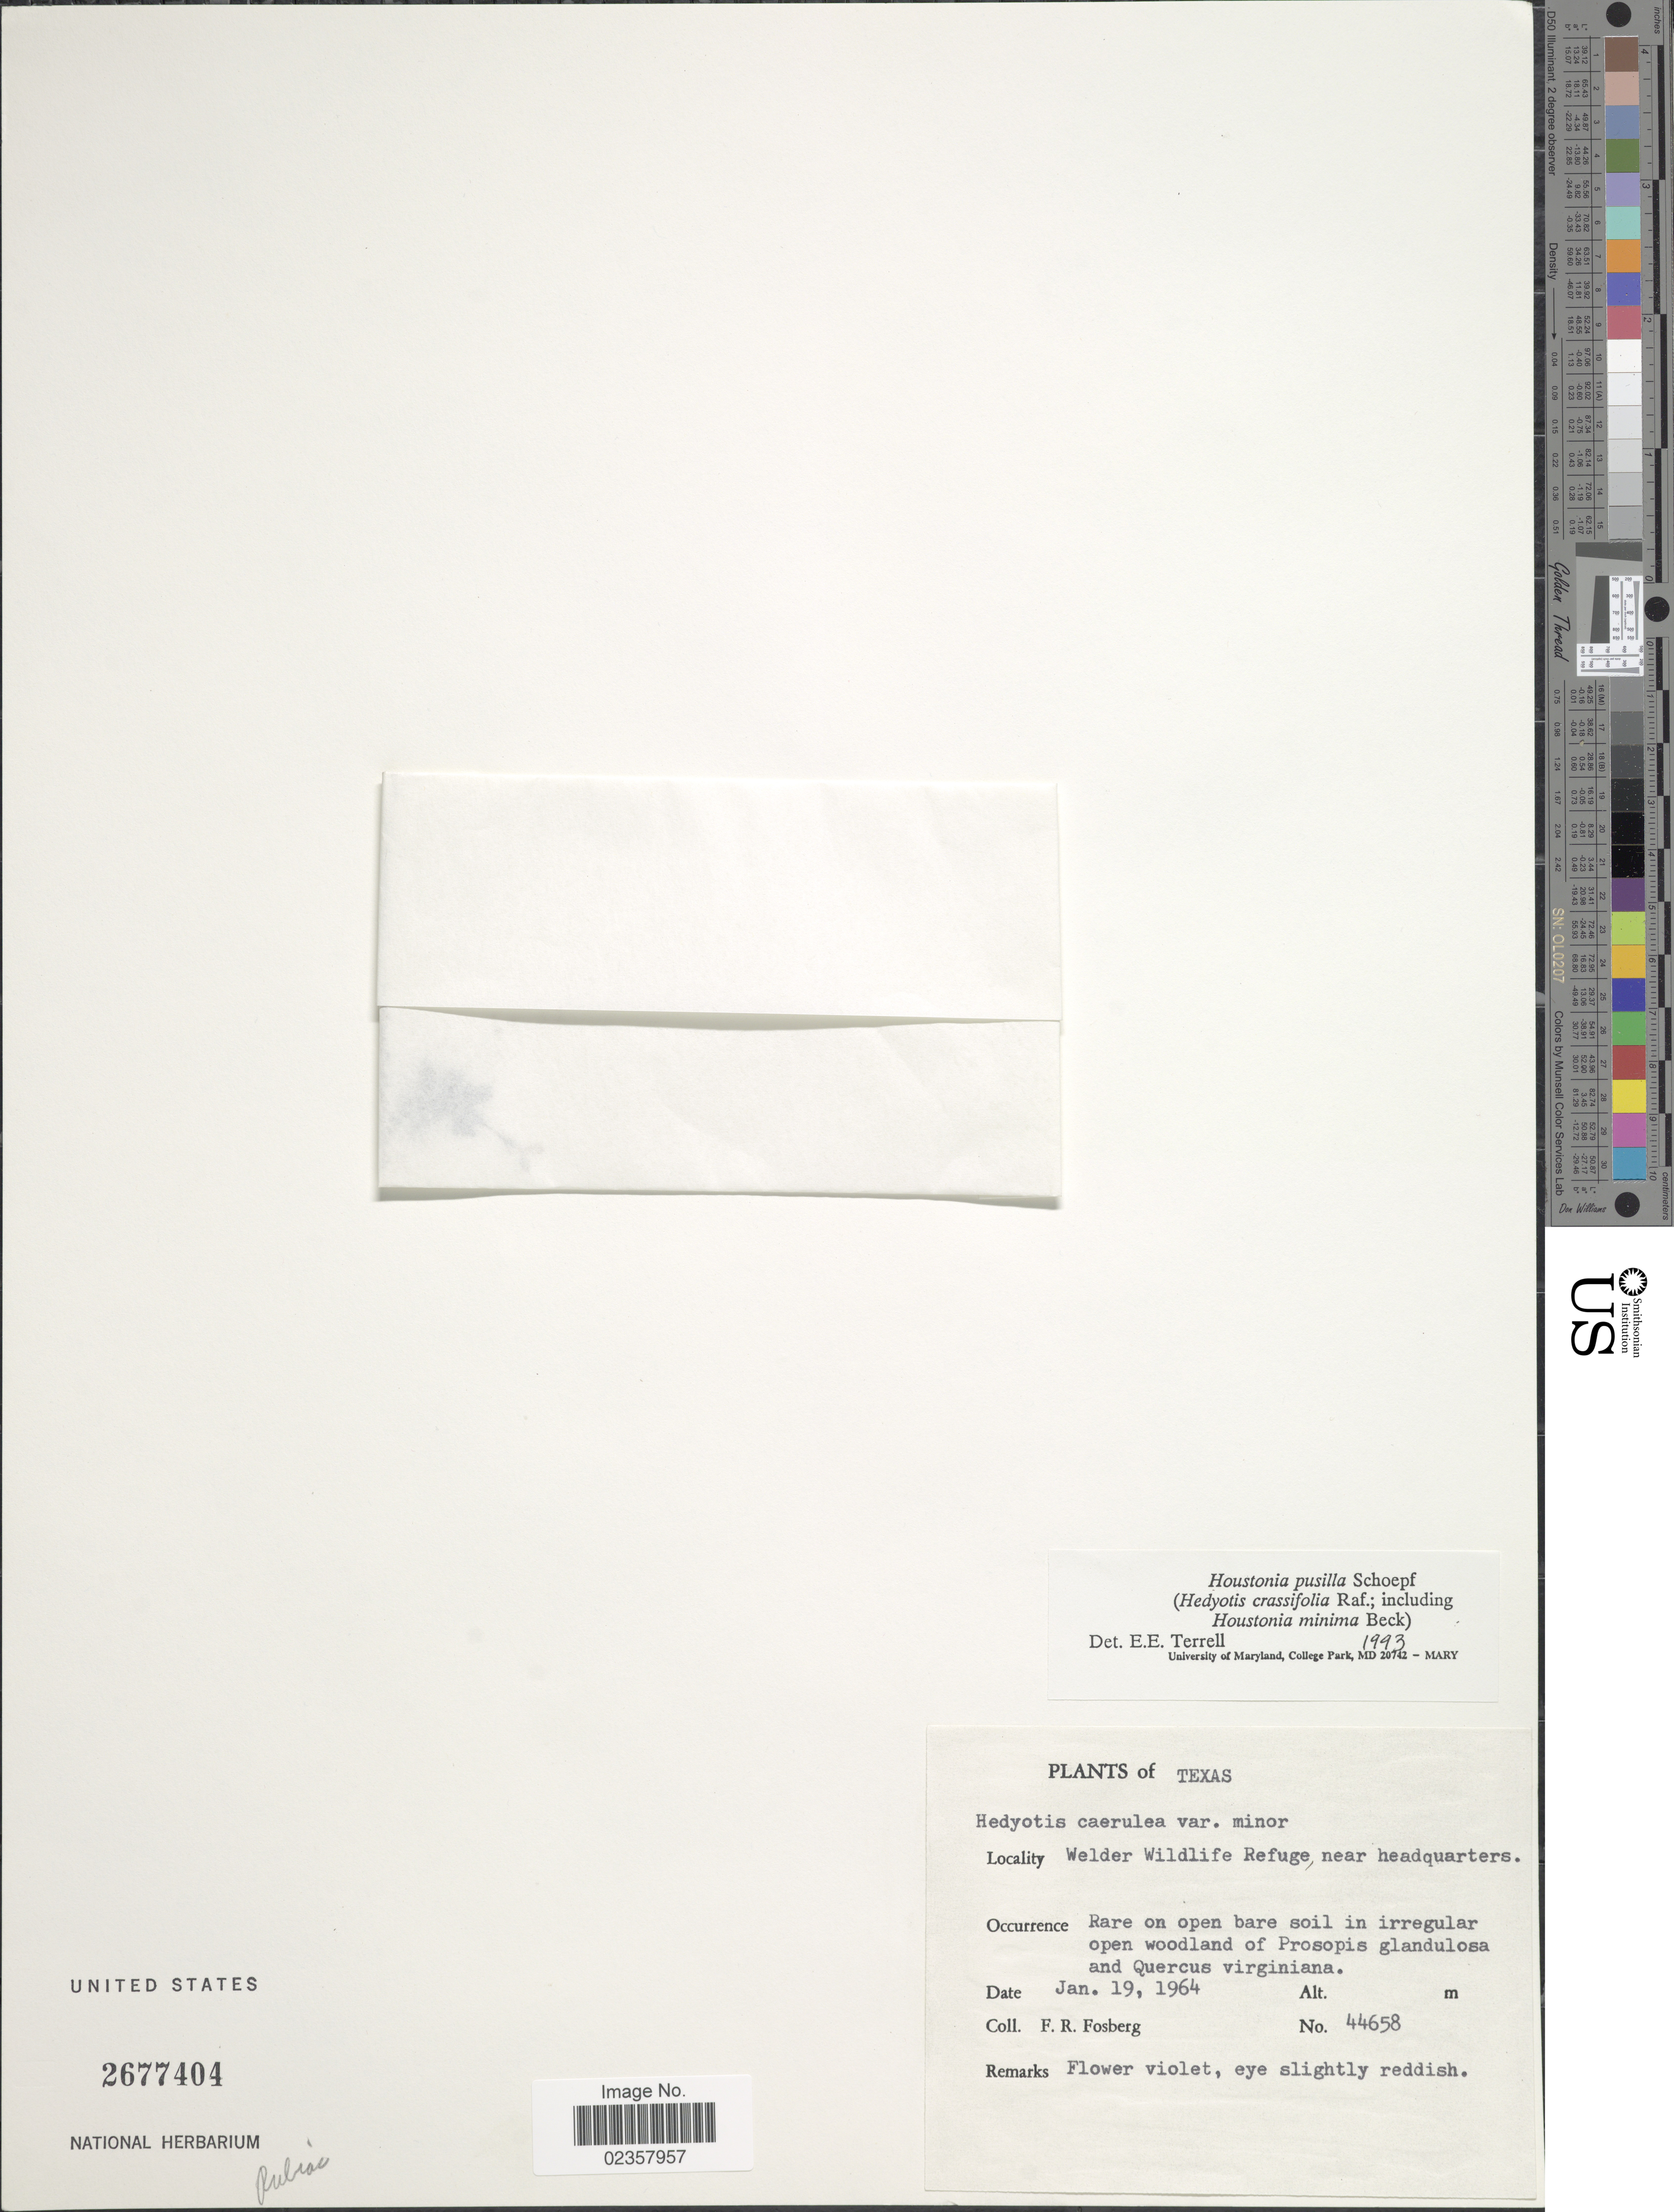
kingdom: Plantae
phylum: Tracheophyta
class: Magnoliopsida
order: Gentianales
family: Rubiaceae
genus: Houstonia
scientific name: Houstonia pusilla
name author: Schoepf.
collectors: F. R. Fosberg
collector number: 44658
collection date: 1964-01-19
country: United States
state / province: Texas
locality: Texas, Welder Wildlife Refuge, near headquarters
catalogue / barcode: US 2677404